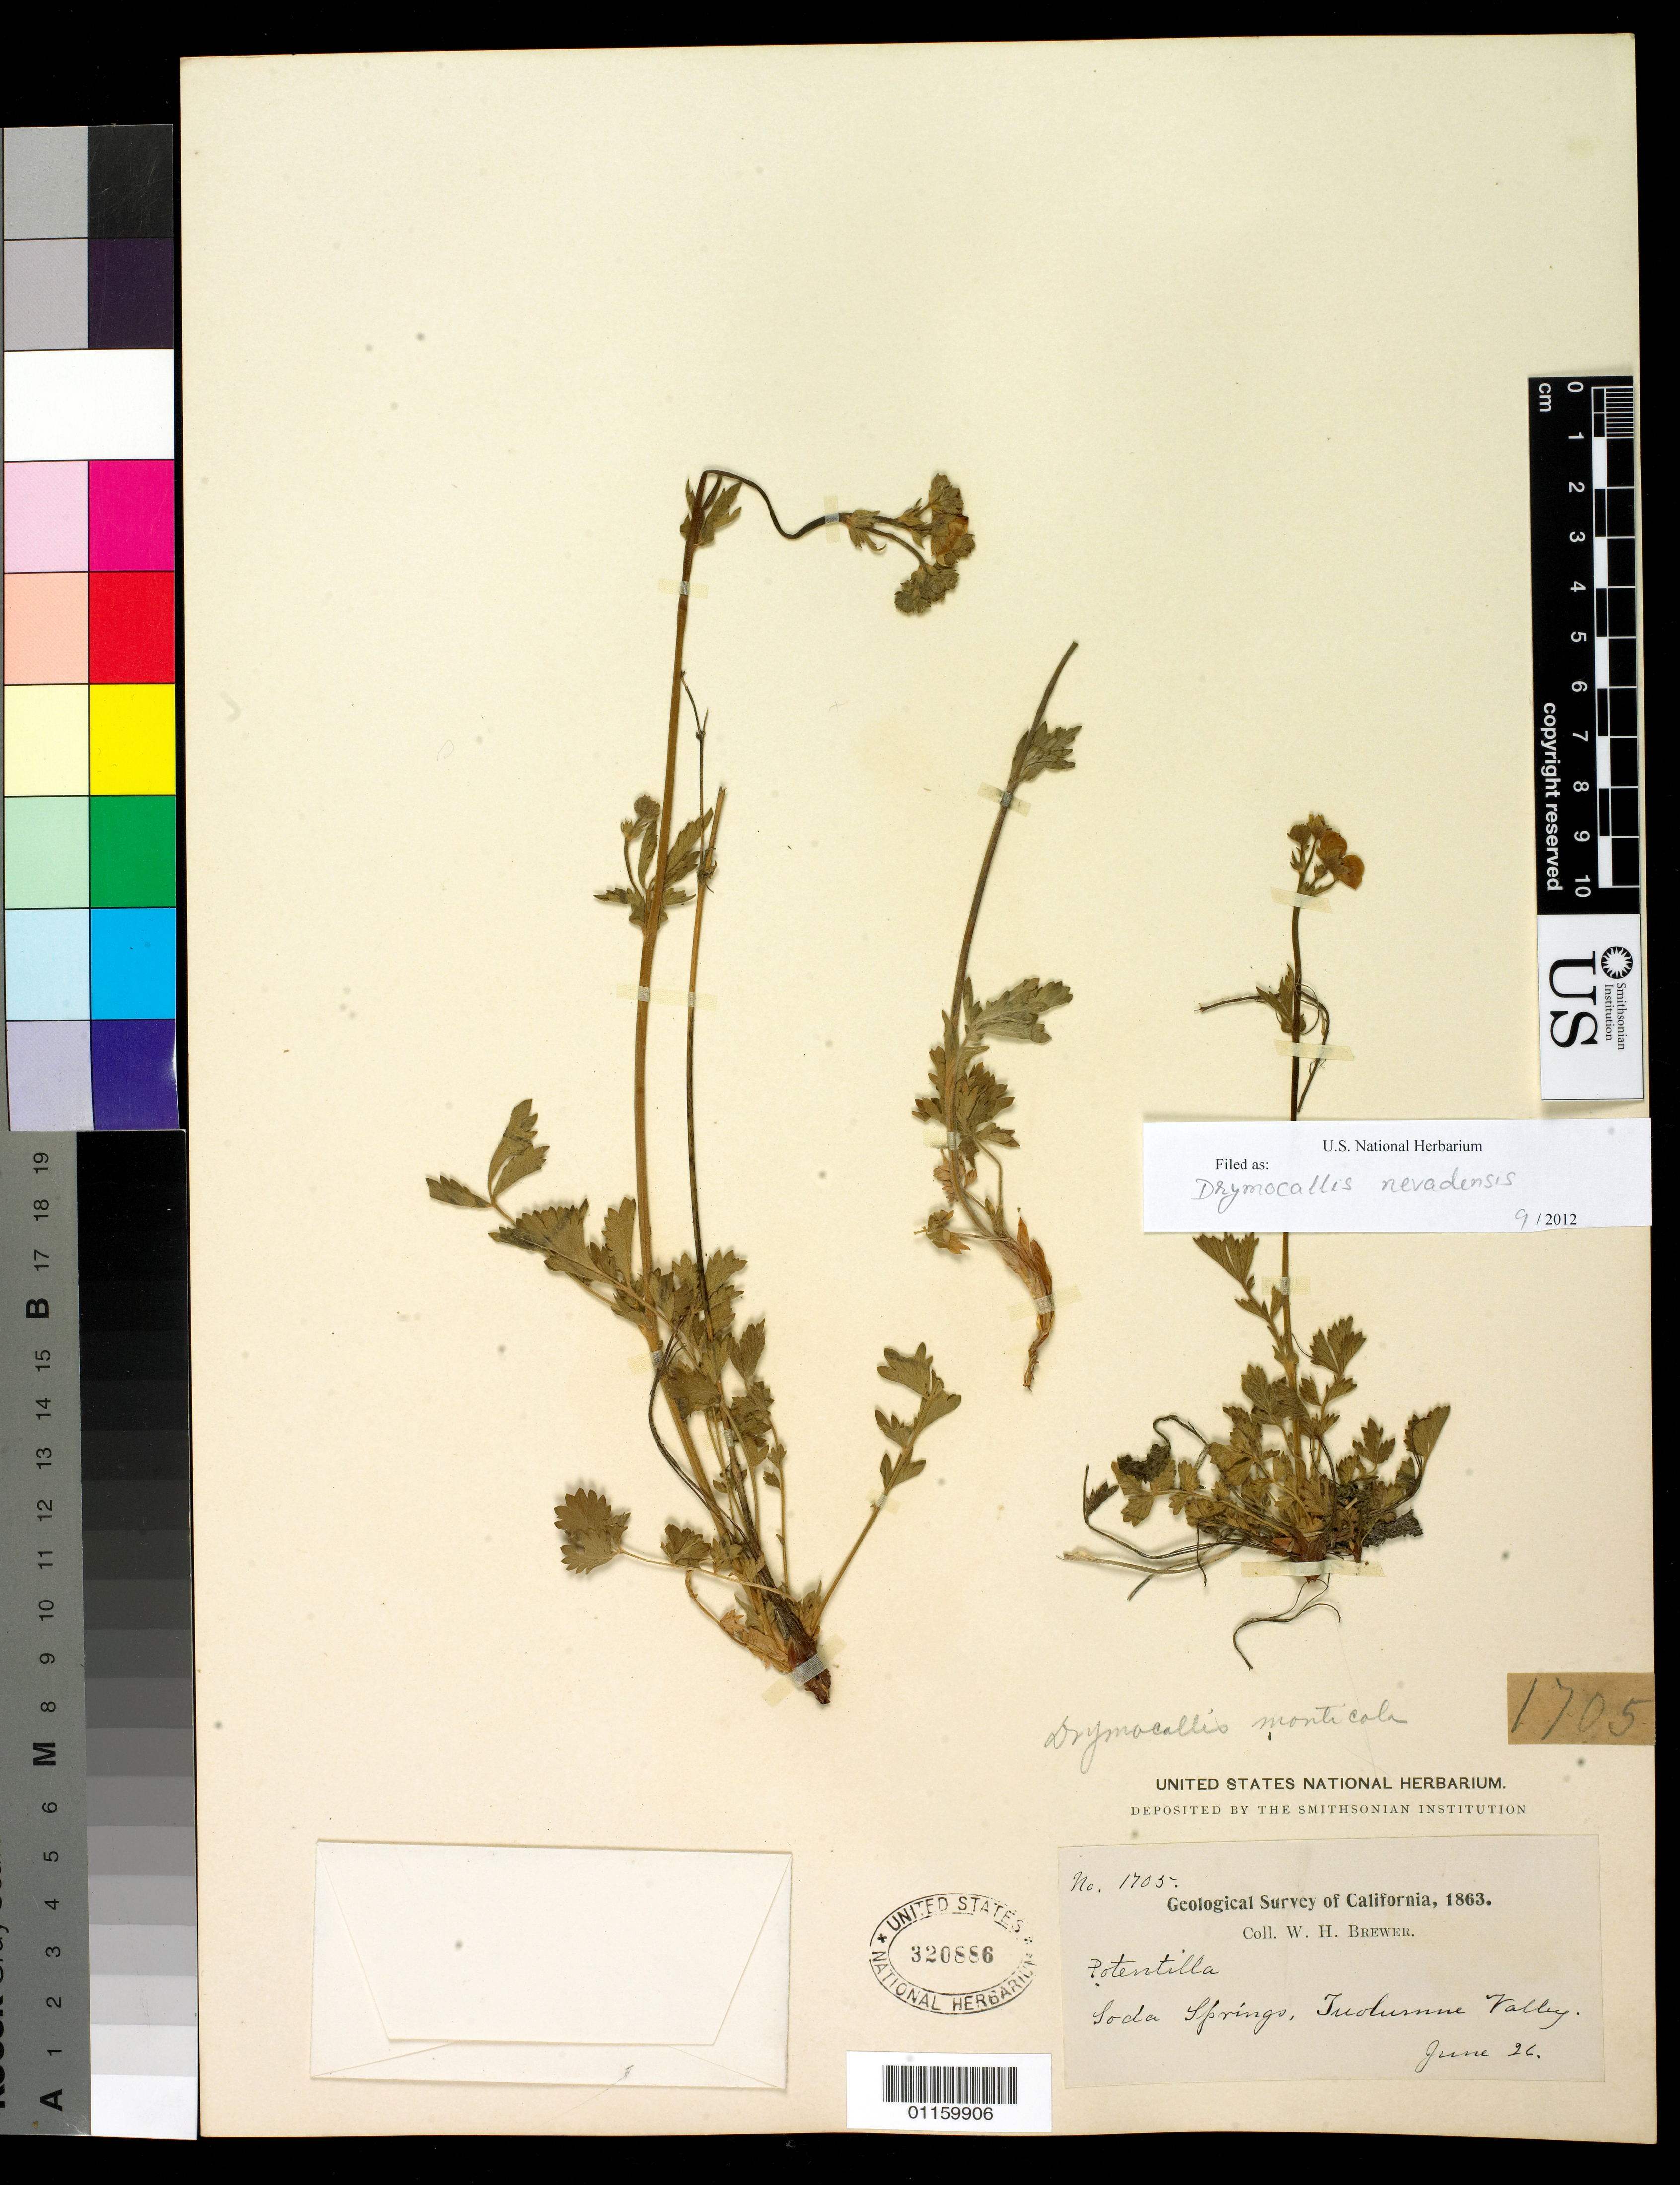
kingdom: Plantae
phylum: Tracheophyta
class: Magnoliopsida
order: Rosales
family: Rosaceae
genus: Drymocallis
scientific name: Drymocallis lactea var. lactea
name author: (Greene) Rydb.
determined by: Strong, Mark T., (BOT), Smithsonian Institution - National Museum of Natural History (UNITED STATES)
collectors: W. H. Brewer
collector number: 1705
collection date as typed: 26 Jun 1863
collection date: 1863-06-26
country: United States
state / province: California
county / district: Tuolumne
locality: Soda Springs, Tuolumne Valley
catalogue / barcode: US 320886